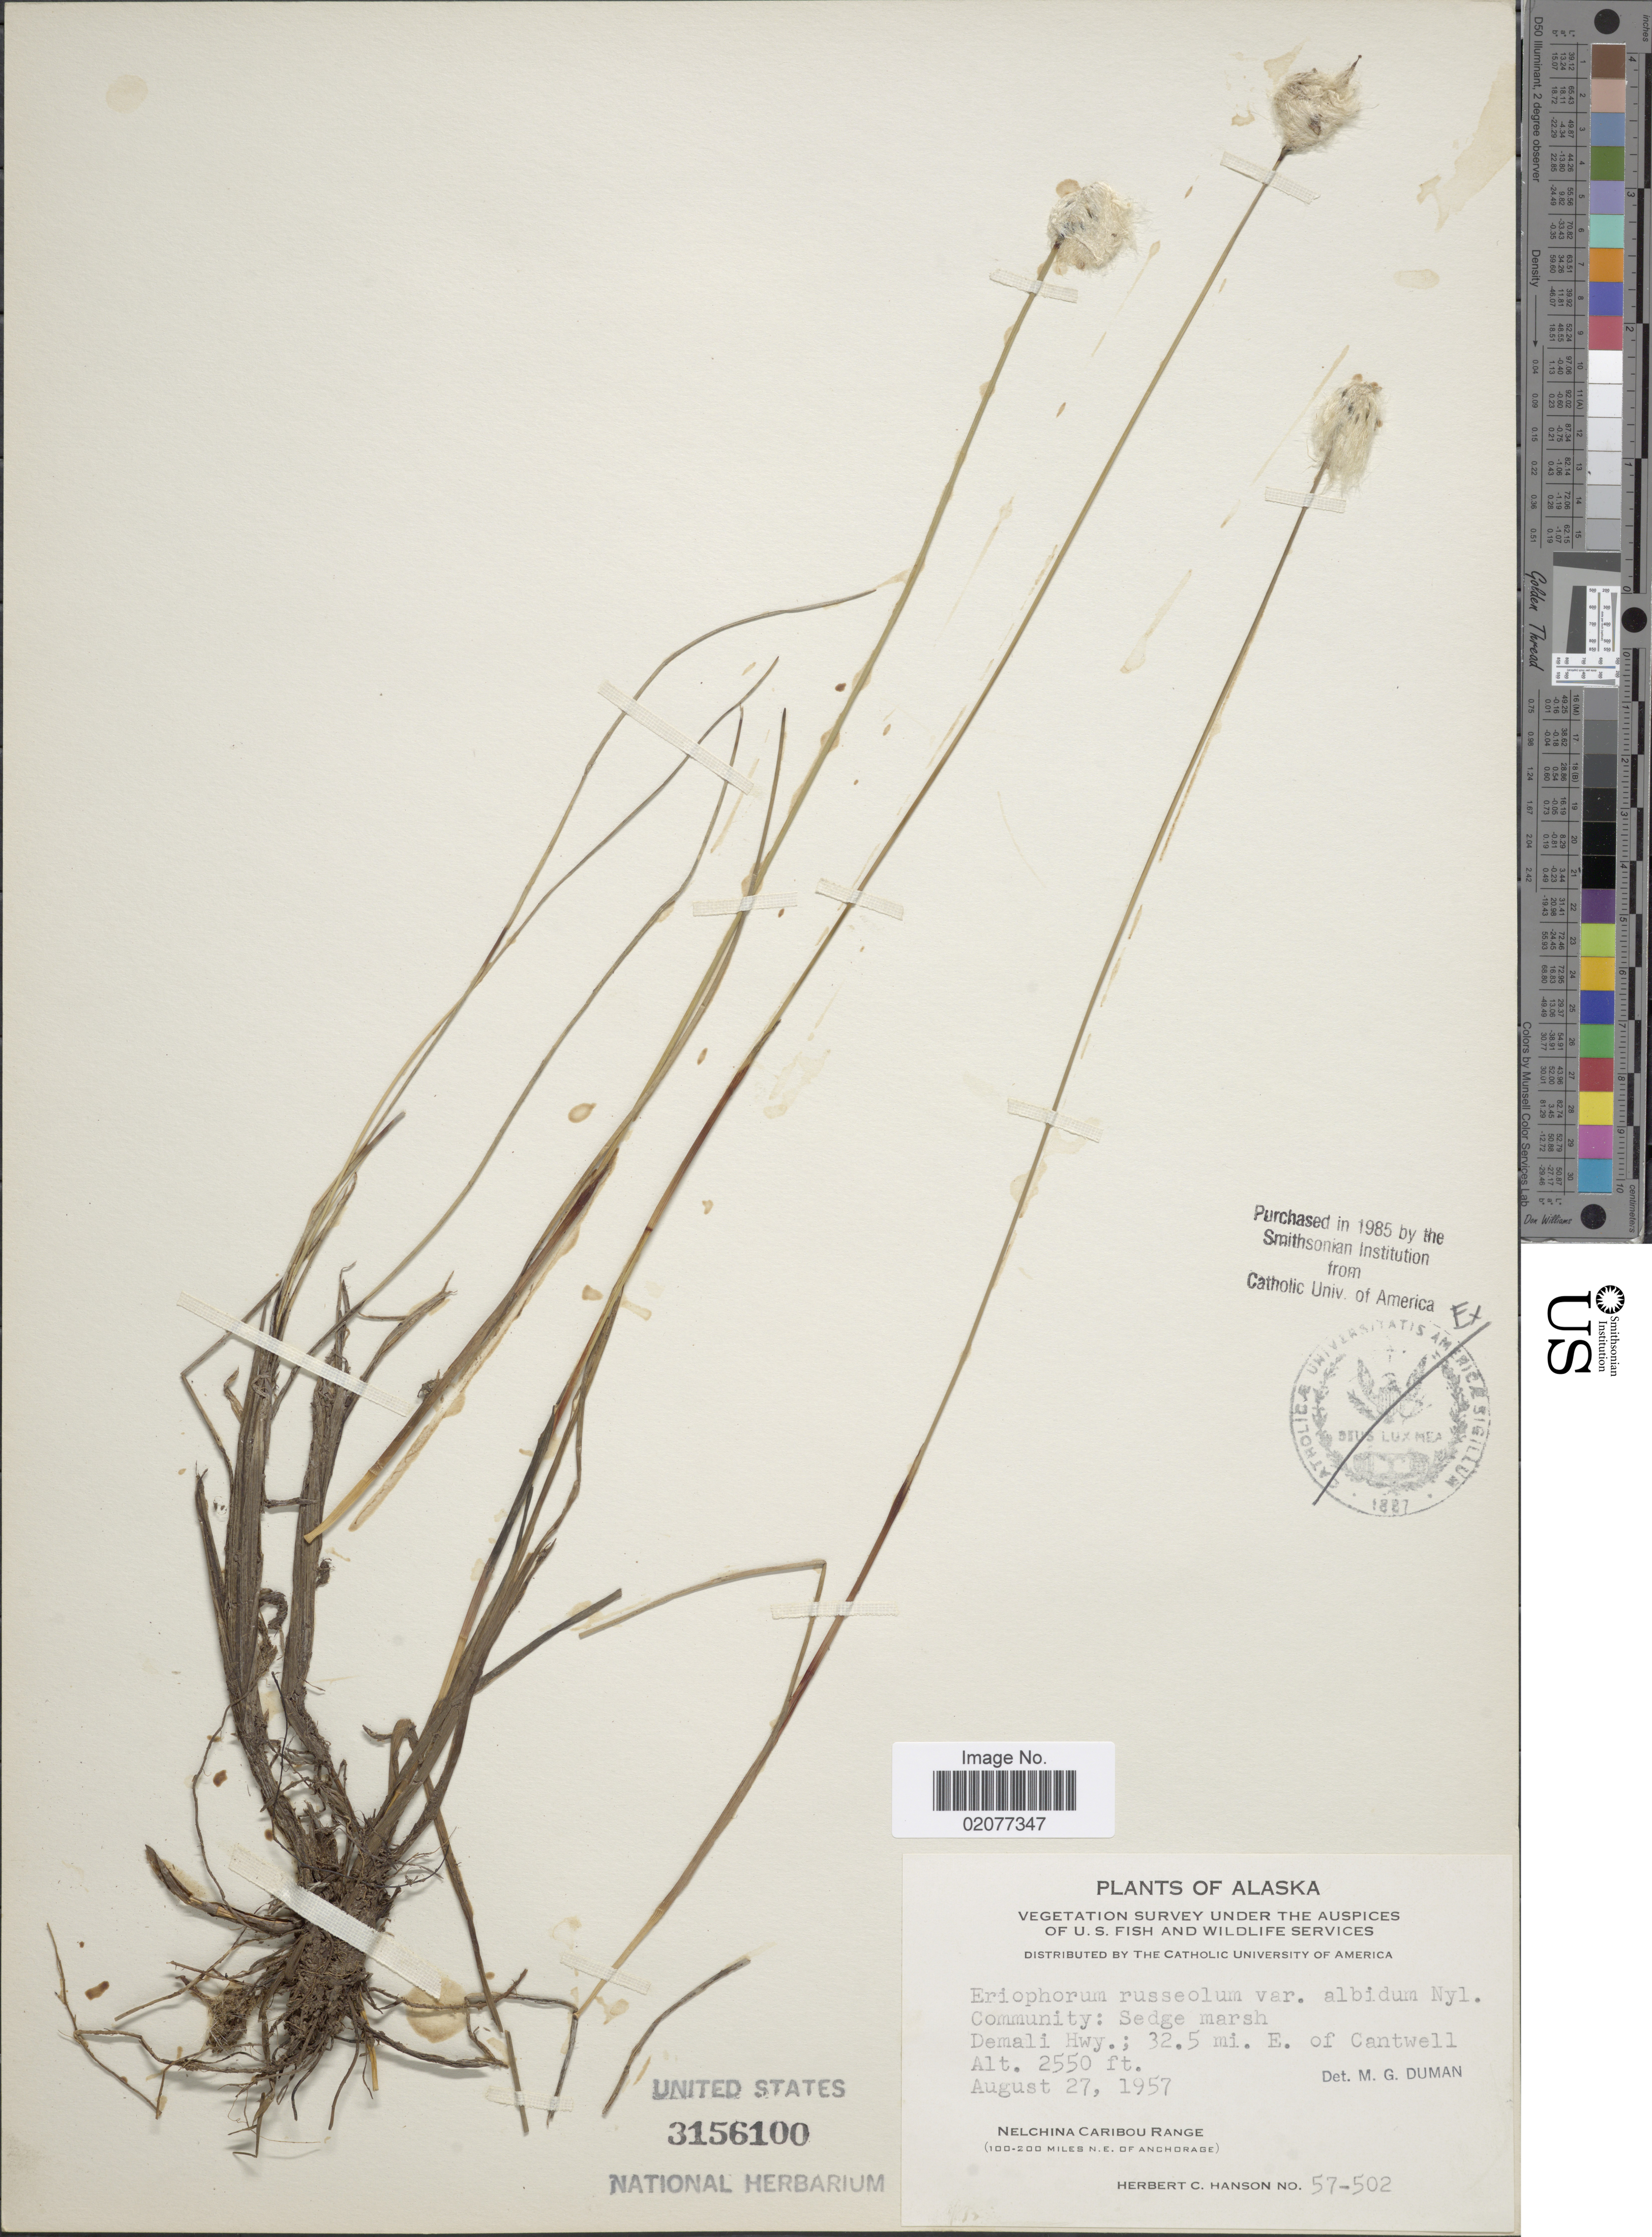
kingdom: Plantae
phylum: Tracheophyta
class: Liliopsida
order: Poales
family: Cyperaceae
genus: Eriophorum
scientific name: Eriophorum chamissonis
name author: C.A. Mey.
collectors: H. Hanson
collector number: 57-502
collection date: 1957-08-27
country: United States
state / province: Alaska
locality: Demali Hwy; 32.5 mi E.of Cantwell. Nelchina Caribou Range, (100-200 miles N.E. of Anchorage).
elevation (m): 777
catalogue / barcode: US 3156100